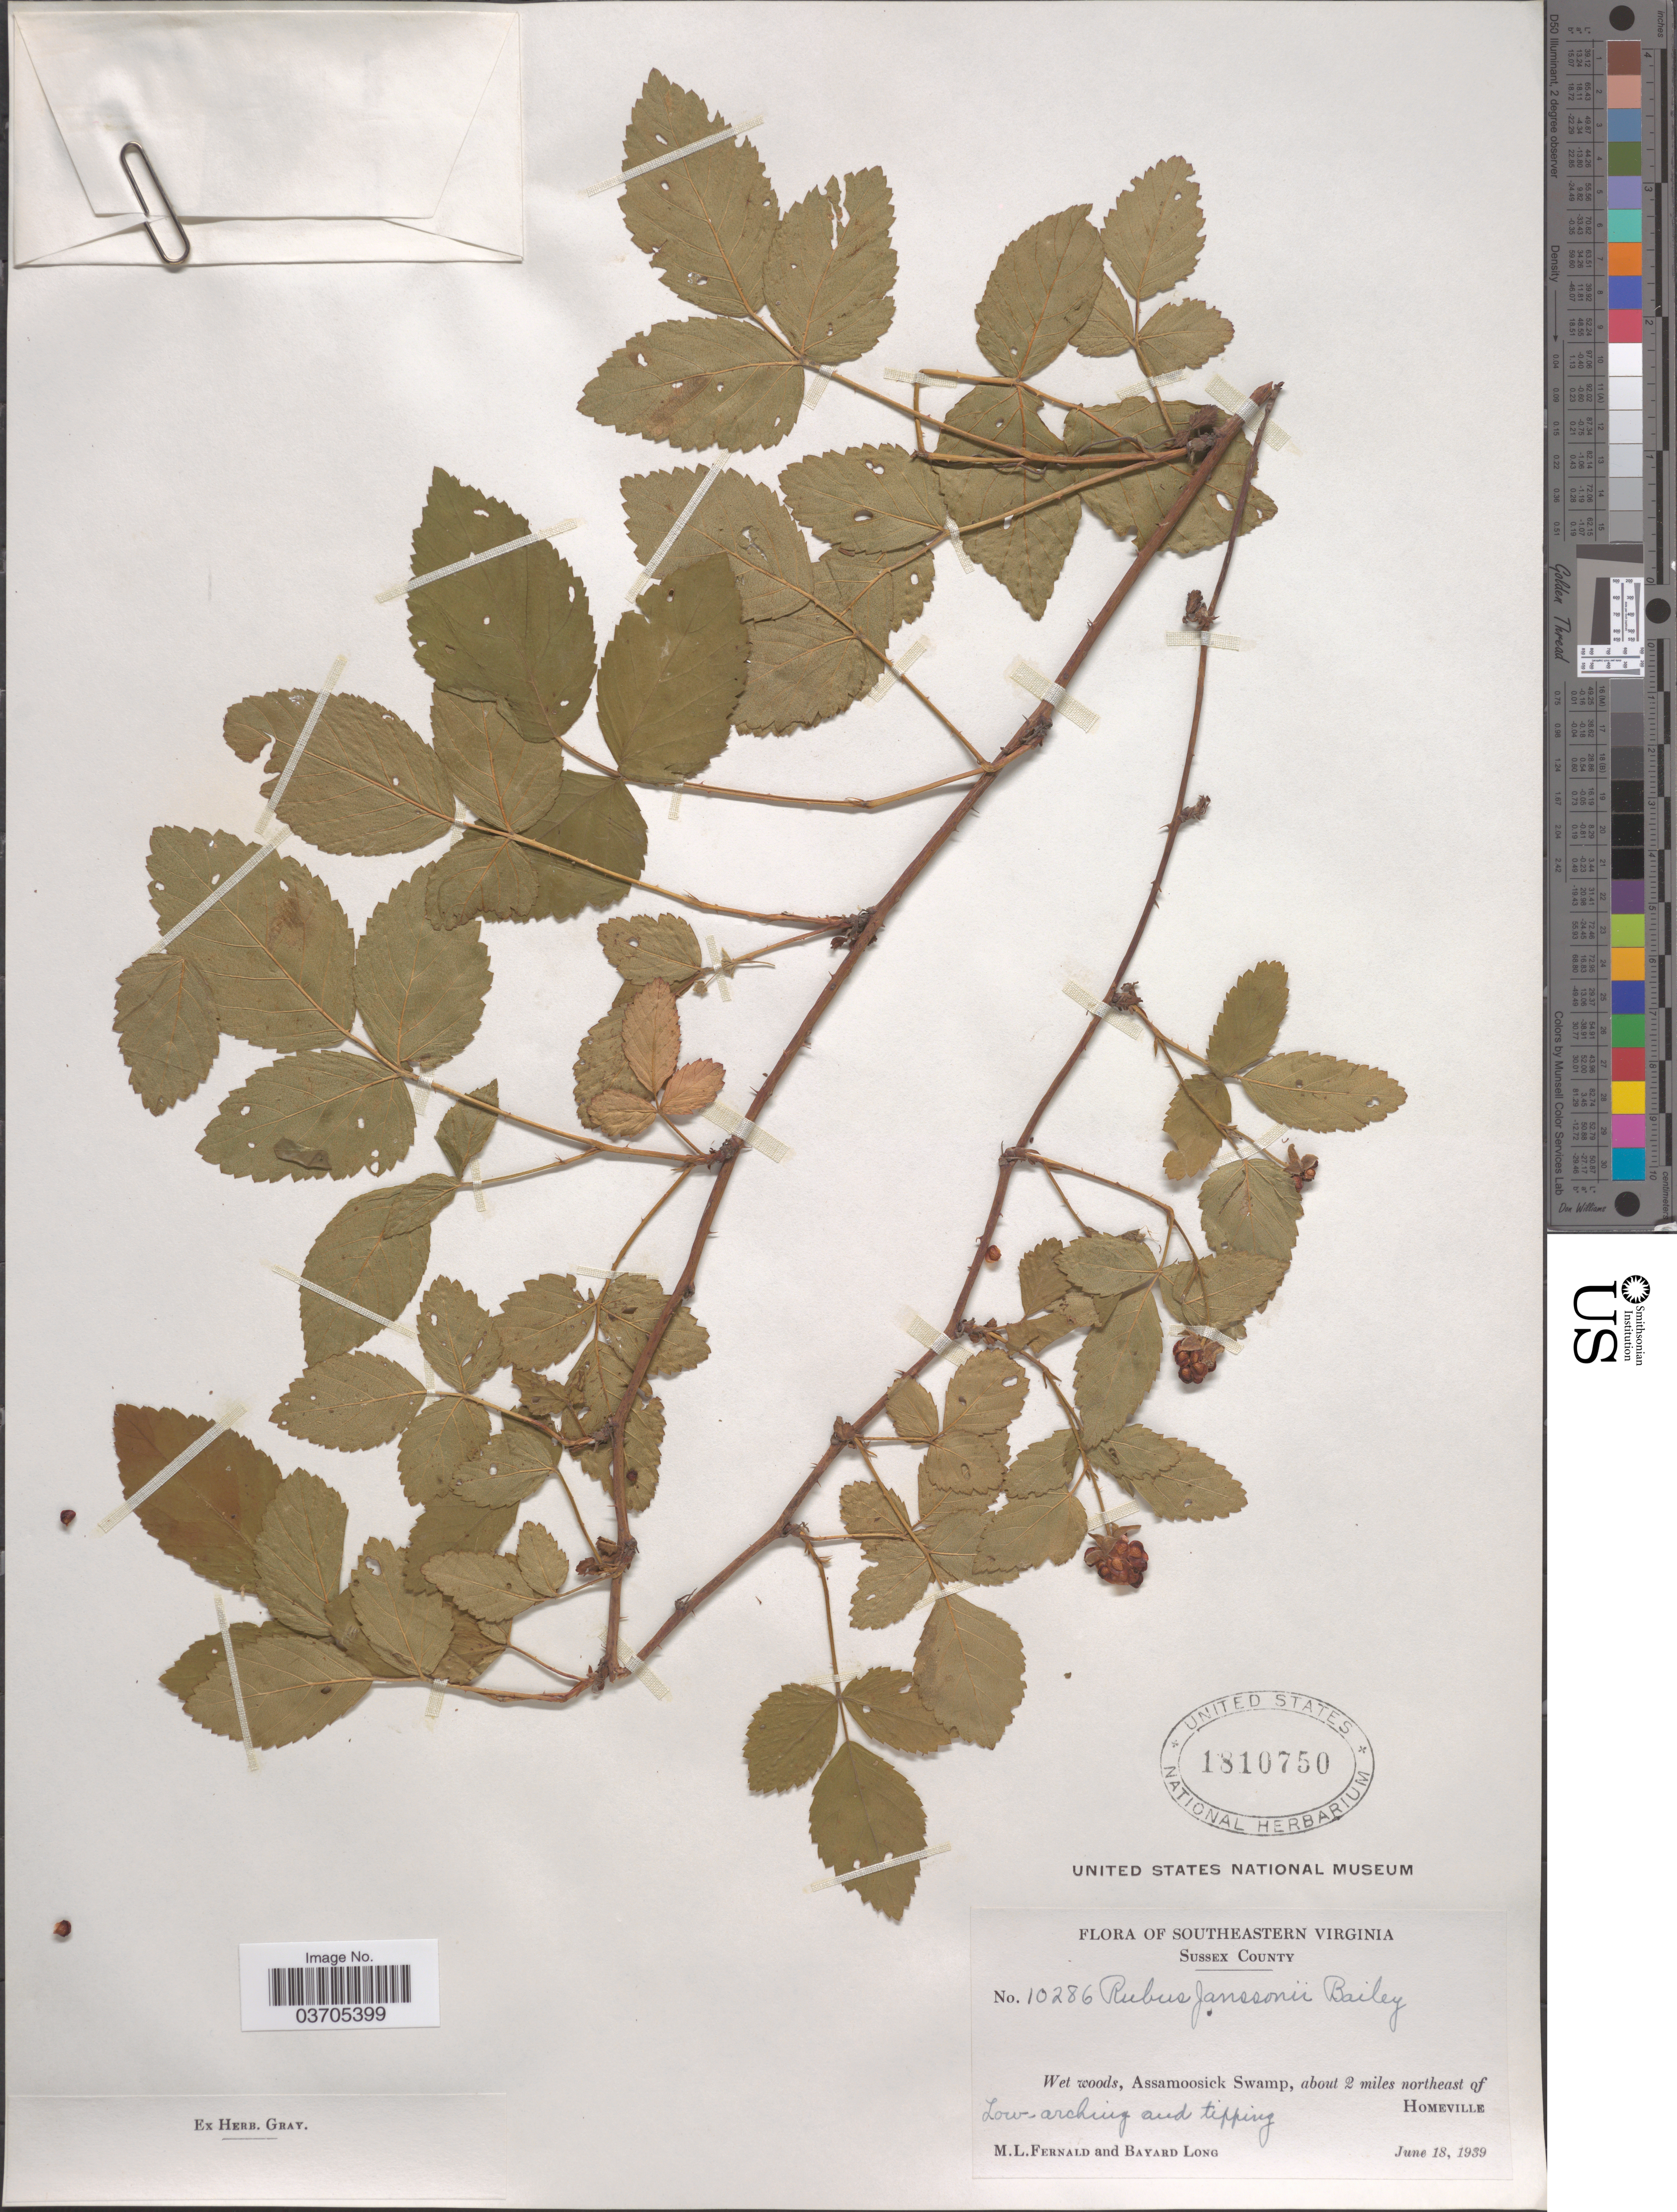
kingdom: Plantae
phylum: Tracheophyta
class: Magnoliopsida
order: Rosales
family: Rosaceae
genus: Rubus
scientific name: Rubus janssonii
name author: L.H. Bailey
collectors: M. L. Fernald & B. Long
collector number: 10286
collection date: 1939-06-18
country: United States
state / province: Virginia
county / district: Sussex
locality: Southeastern Virginia. Sussex County. Wet woods, Assamoosick Swamp, about 2 miles northeast of Homeville.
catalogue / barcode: US 1810750